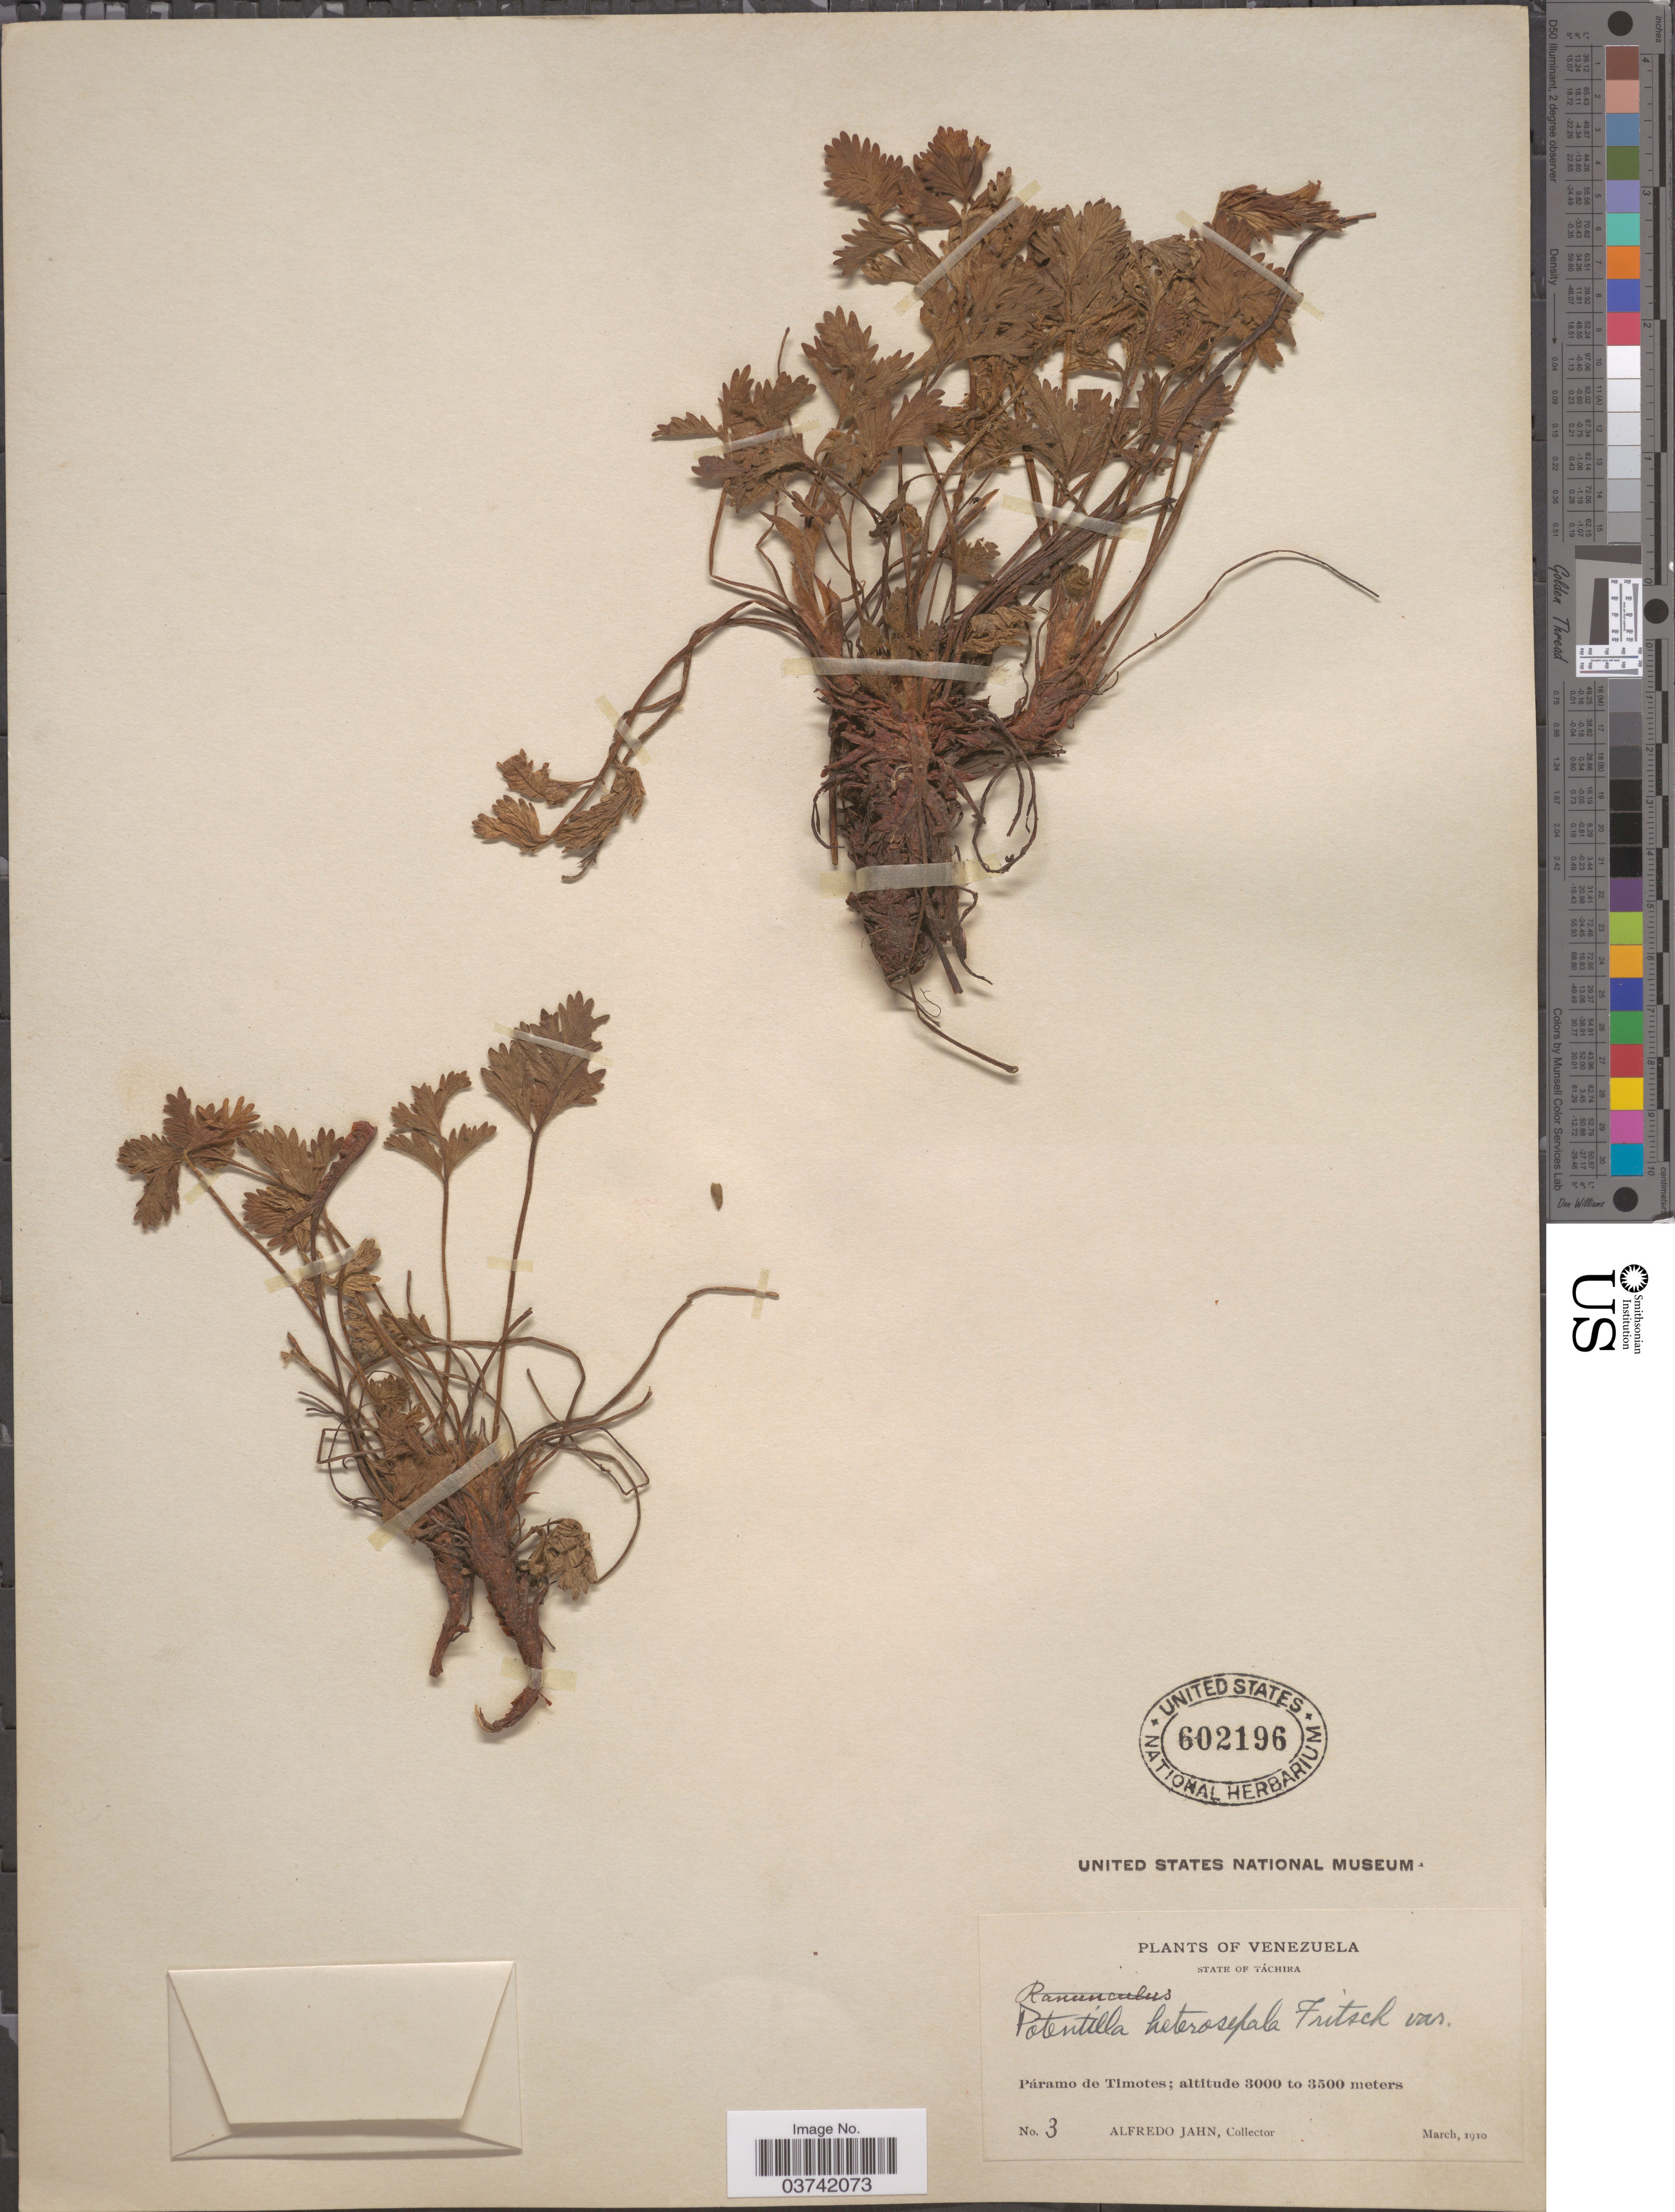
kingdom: Plantae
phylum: Tracheophyta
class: Magnoliopsida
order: Rosales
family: Rosaceae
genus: Potentilla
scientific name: Potentilla heterosepala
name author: Fritsch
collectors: A. Jahn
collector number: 3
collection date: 1910-03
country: Venezuela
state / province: Tachira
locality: Páramo de Timotes.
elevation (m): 3000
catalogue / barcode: US 602196